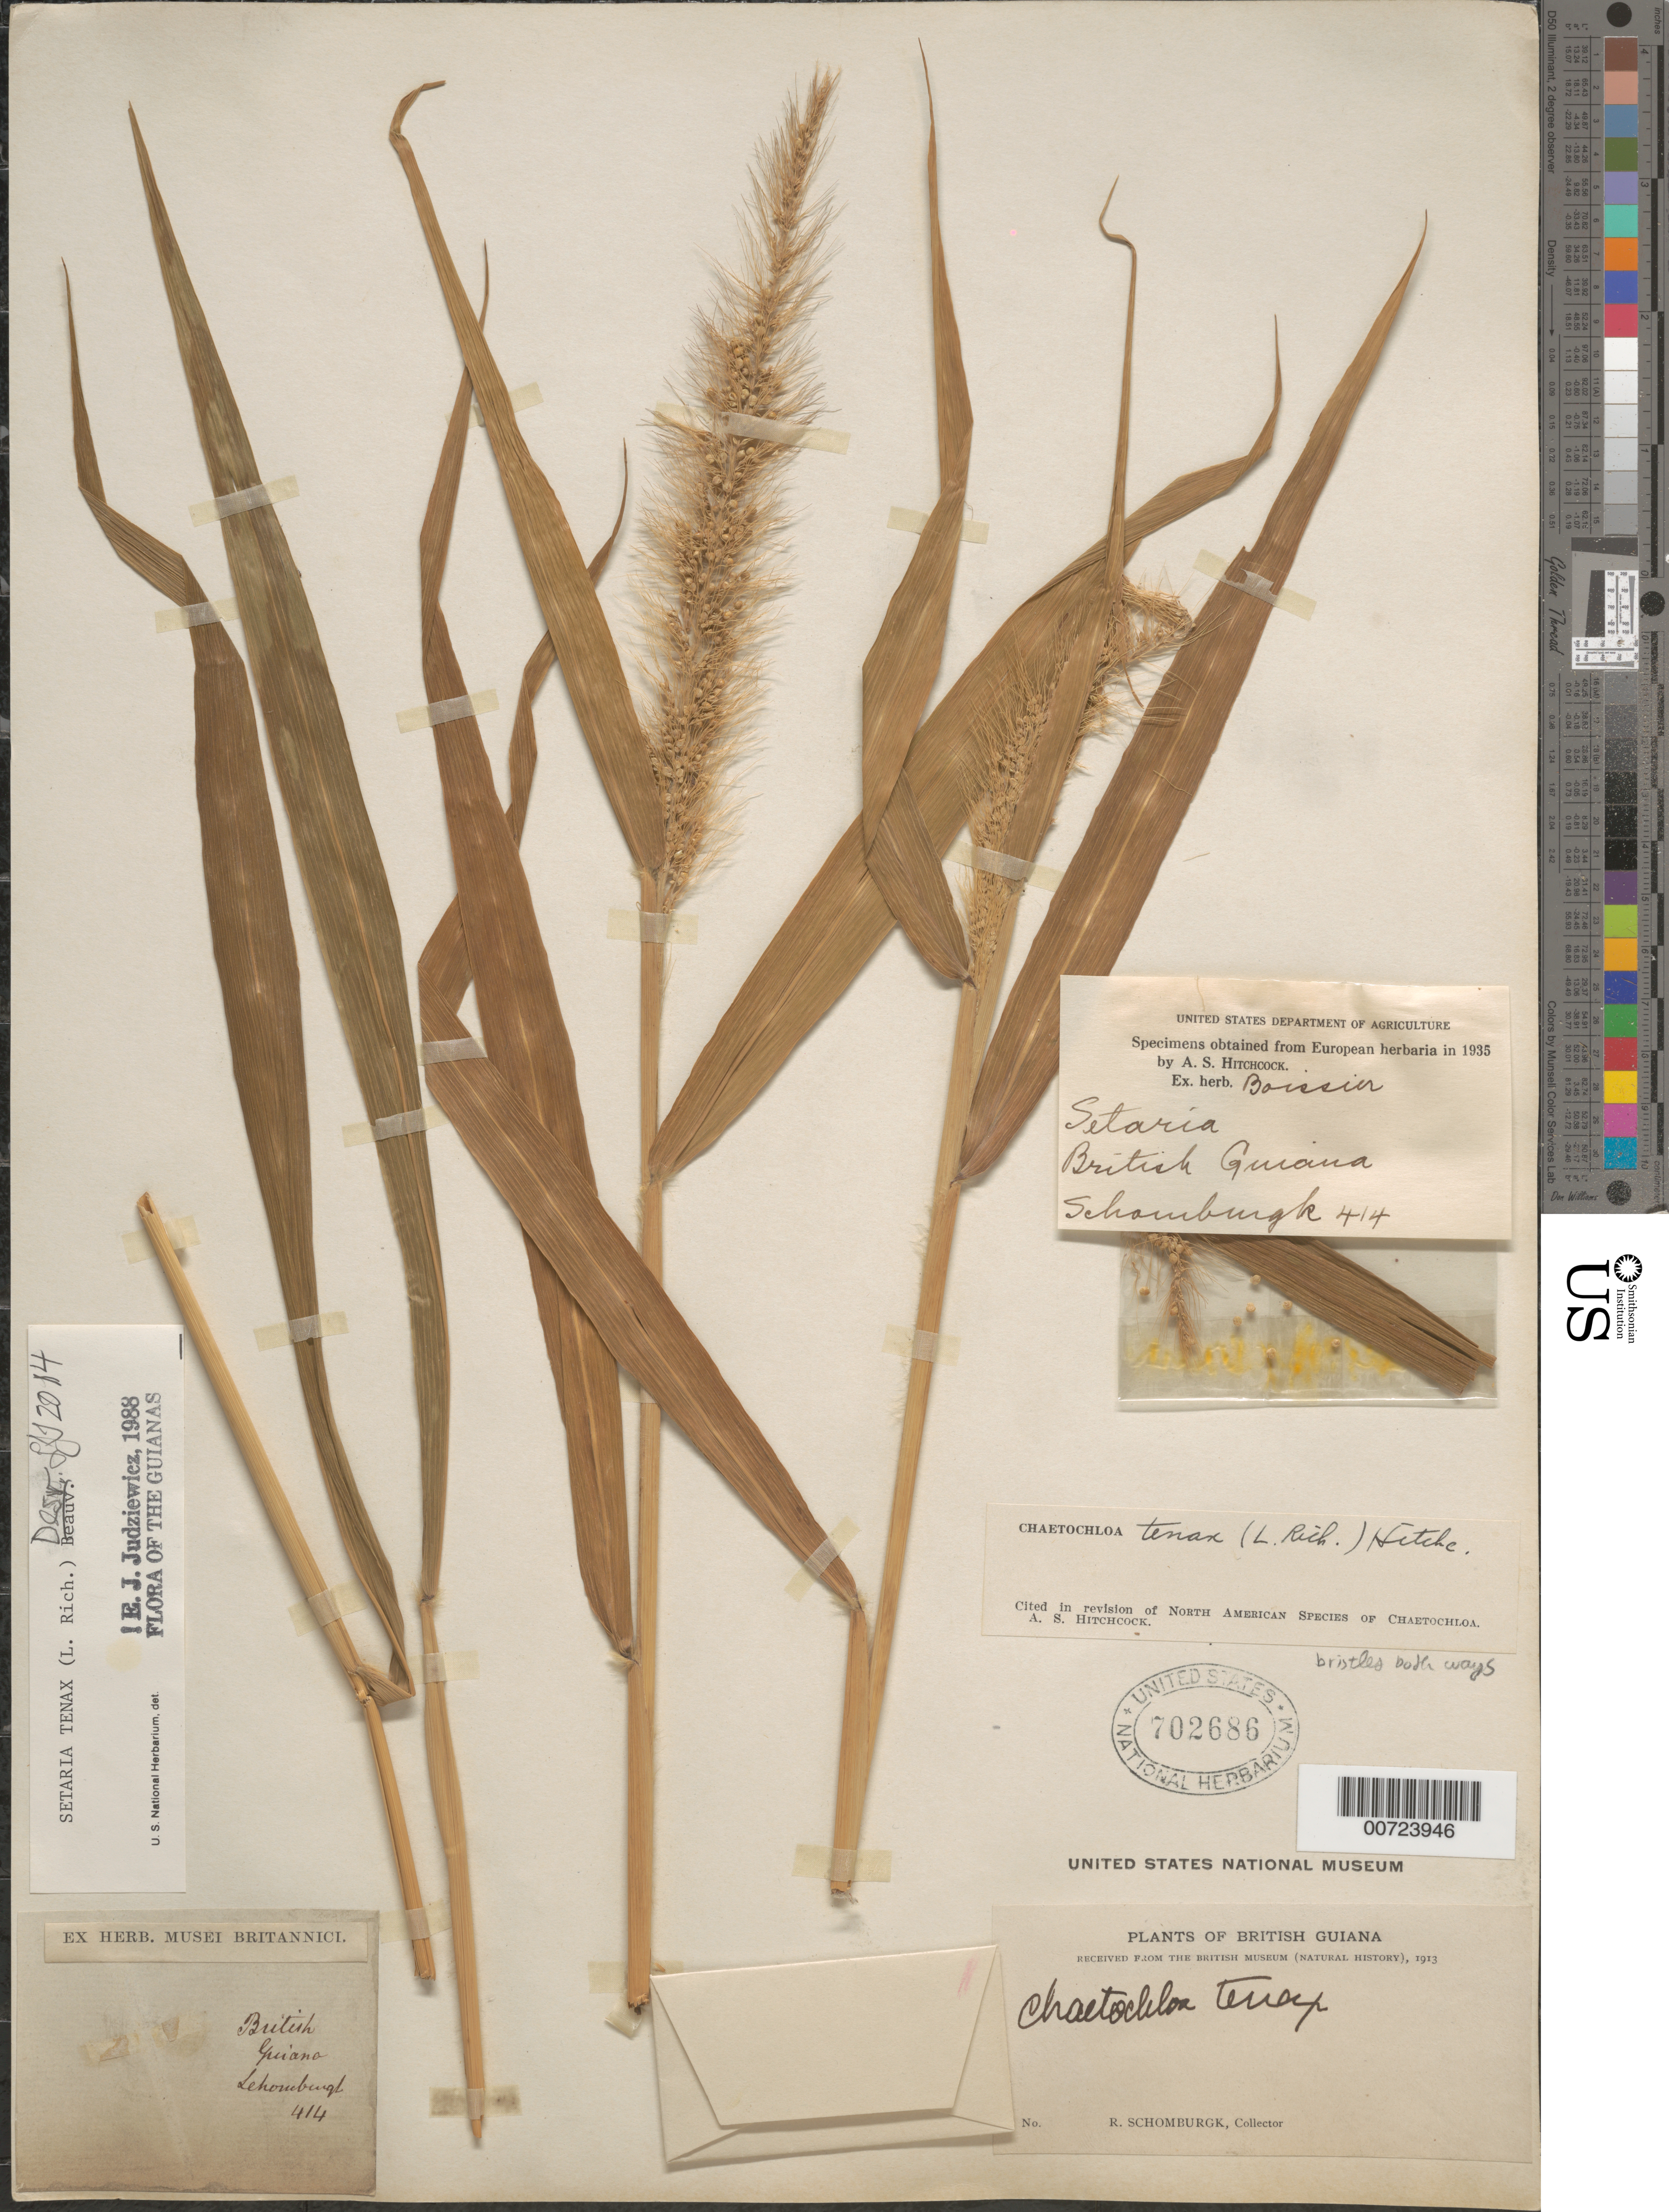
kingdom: Plantae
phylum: Tracheophyta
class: Liliopsida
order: Poales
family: Poaceae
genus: Setaria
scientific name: Setaria tenax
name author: (Rich.) Desv.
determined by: Toolin, L. J.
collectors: -- Schomburgk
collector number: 414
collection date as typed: s.d.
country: Guyana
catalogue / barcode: US 702686